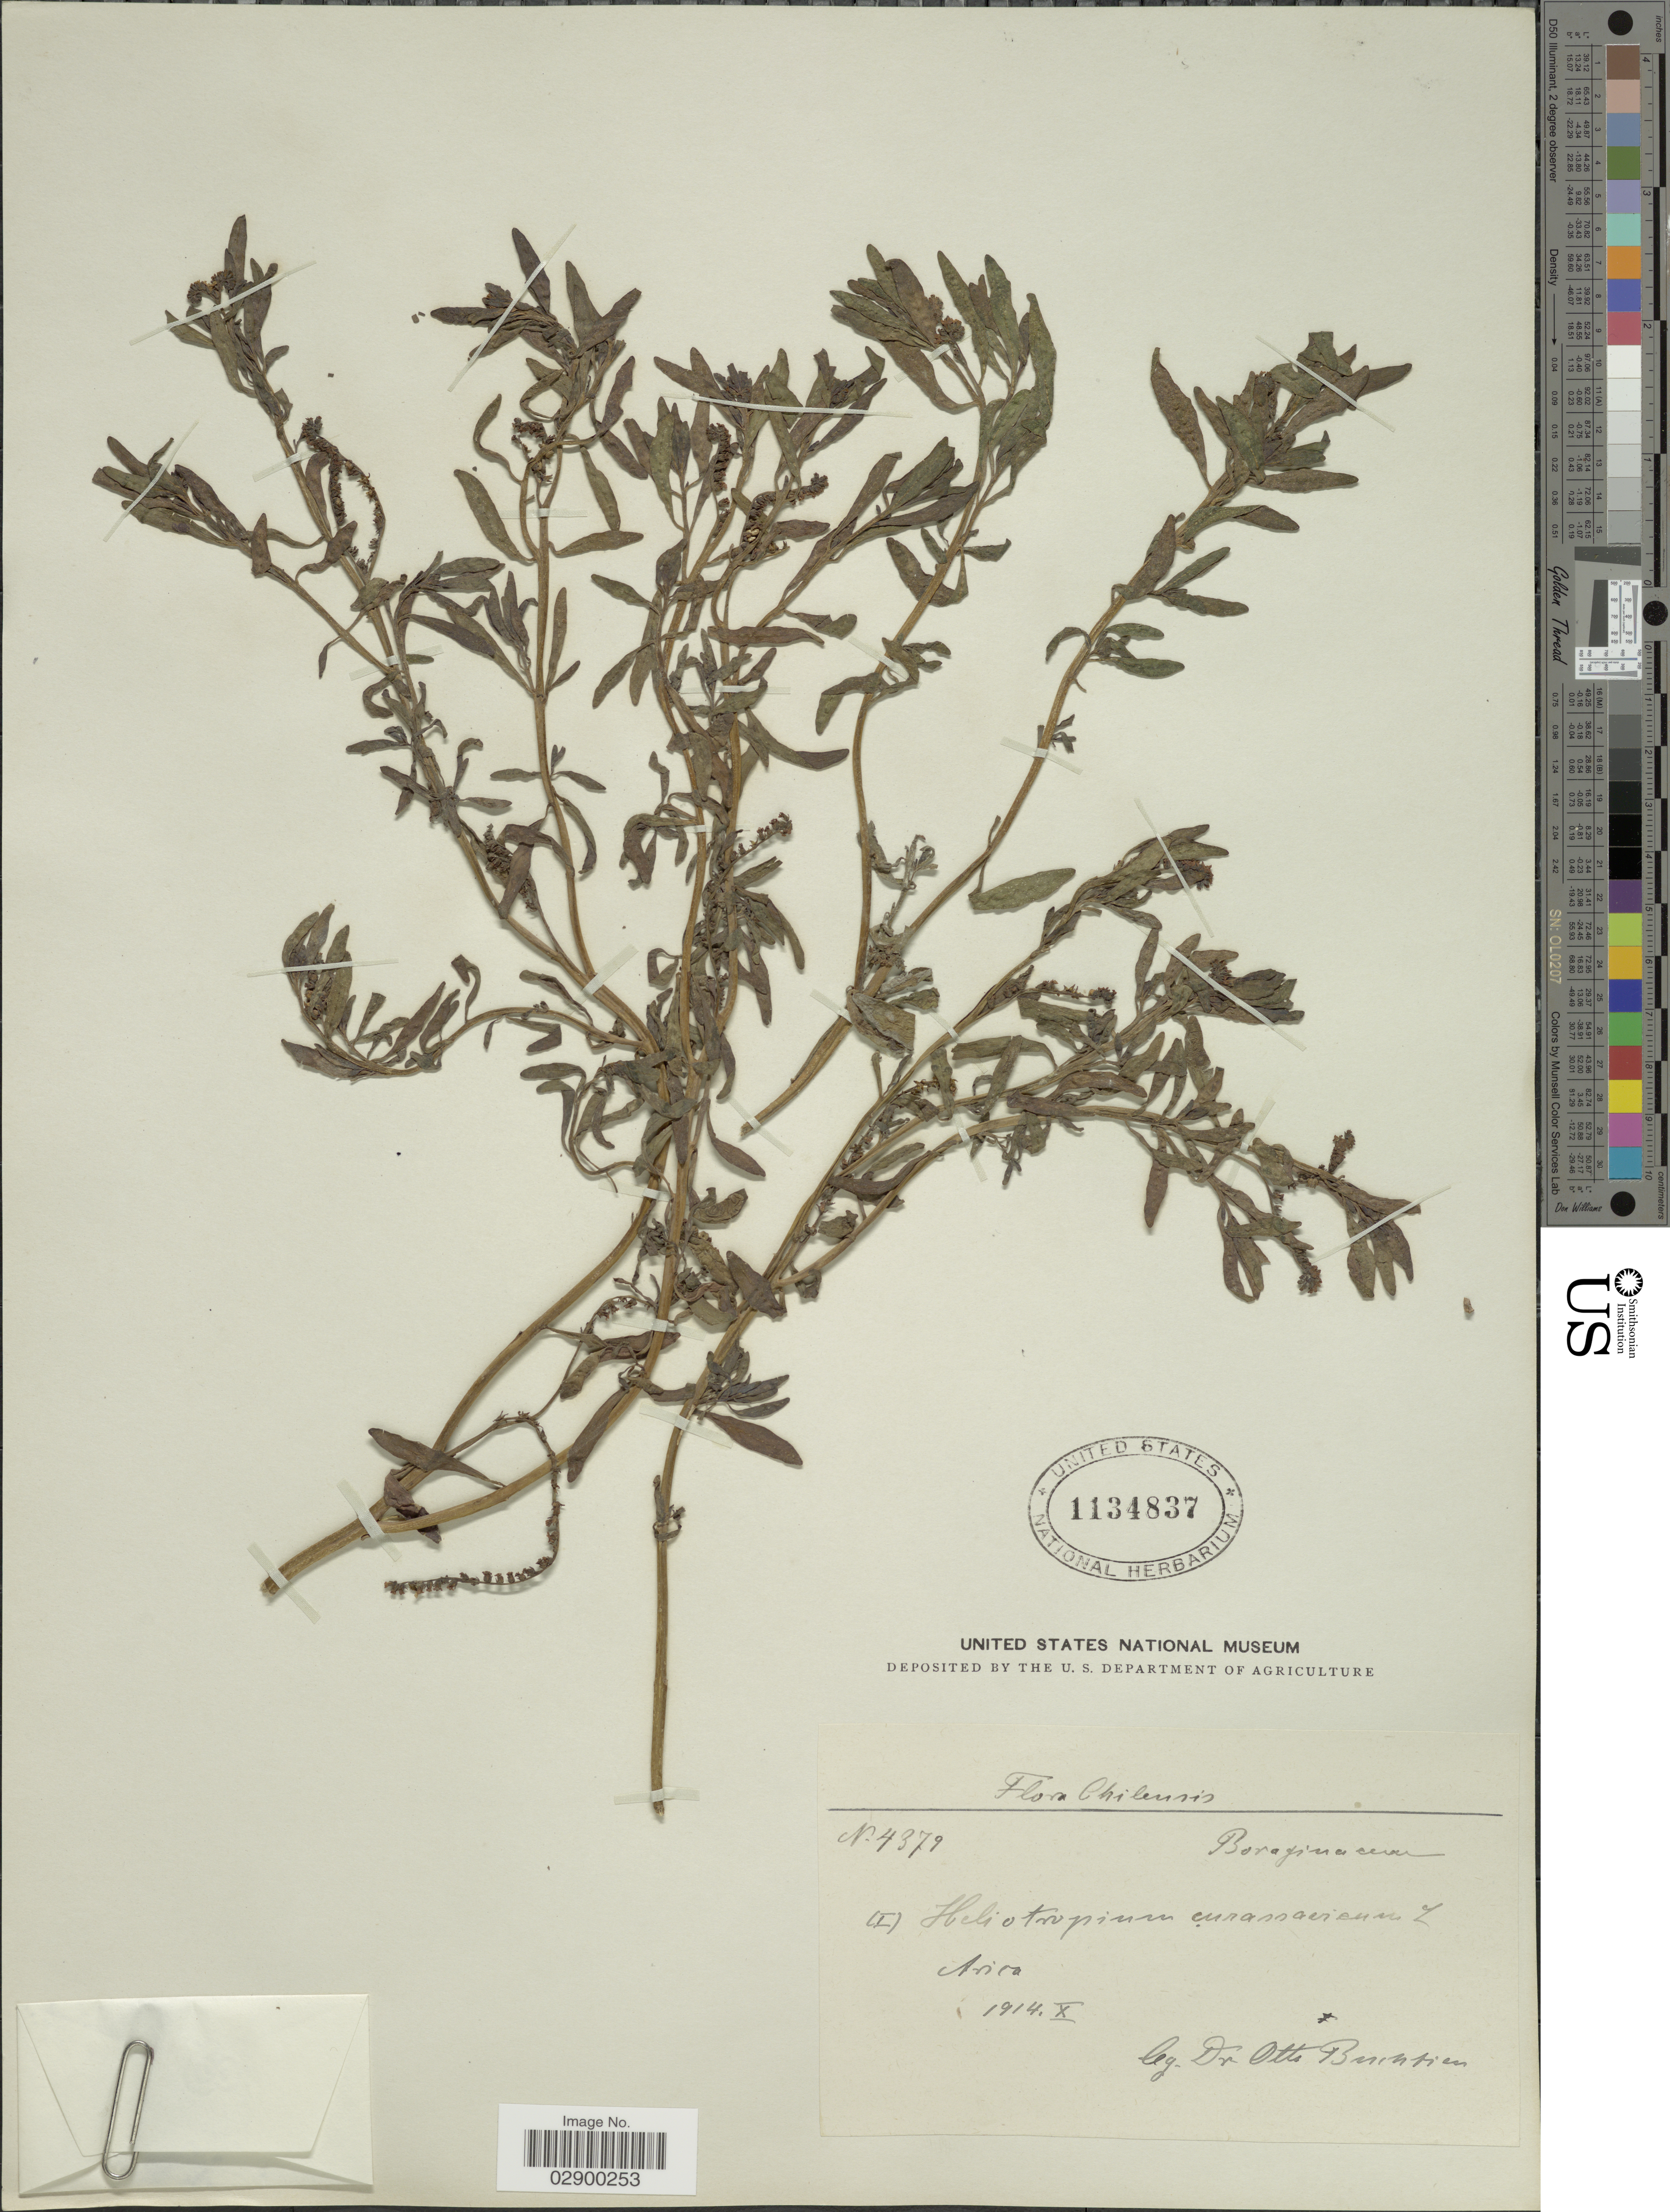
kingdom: Plantae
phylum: Tracheophyta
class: Magnoliopsida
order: Boraginales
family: Heliotropiaceae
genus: Heliotropium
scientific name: Heliotropium curassavicum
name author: L.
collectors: O. Buchtien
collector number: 4379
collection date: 1914-10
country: Chile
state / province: Arica y Parinacota (XV)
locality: Arica.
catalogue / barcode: US 1134837